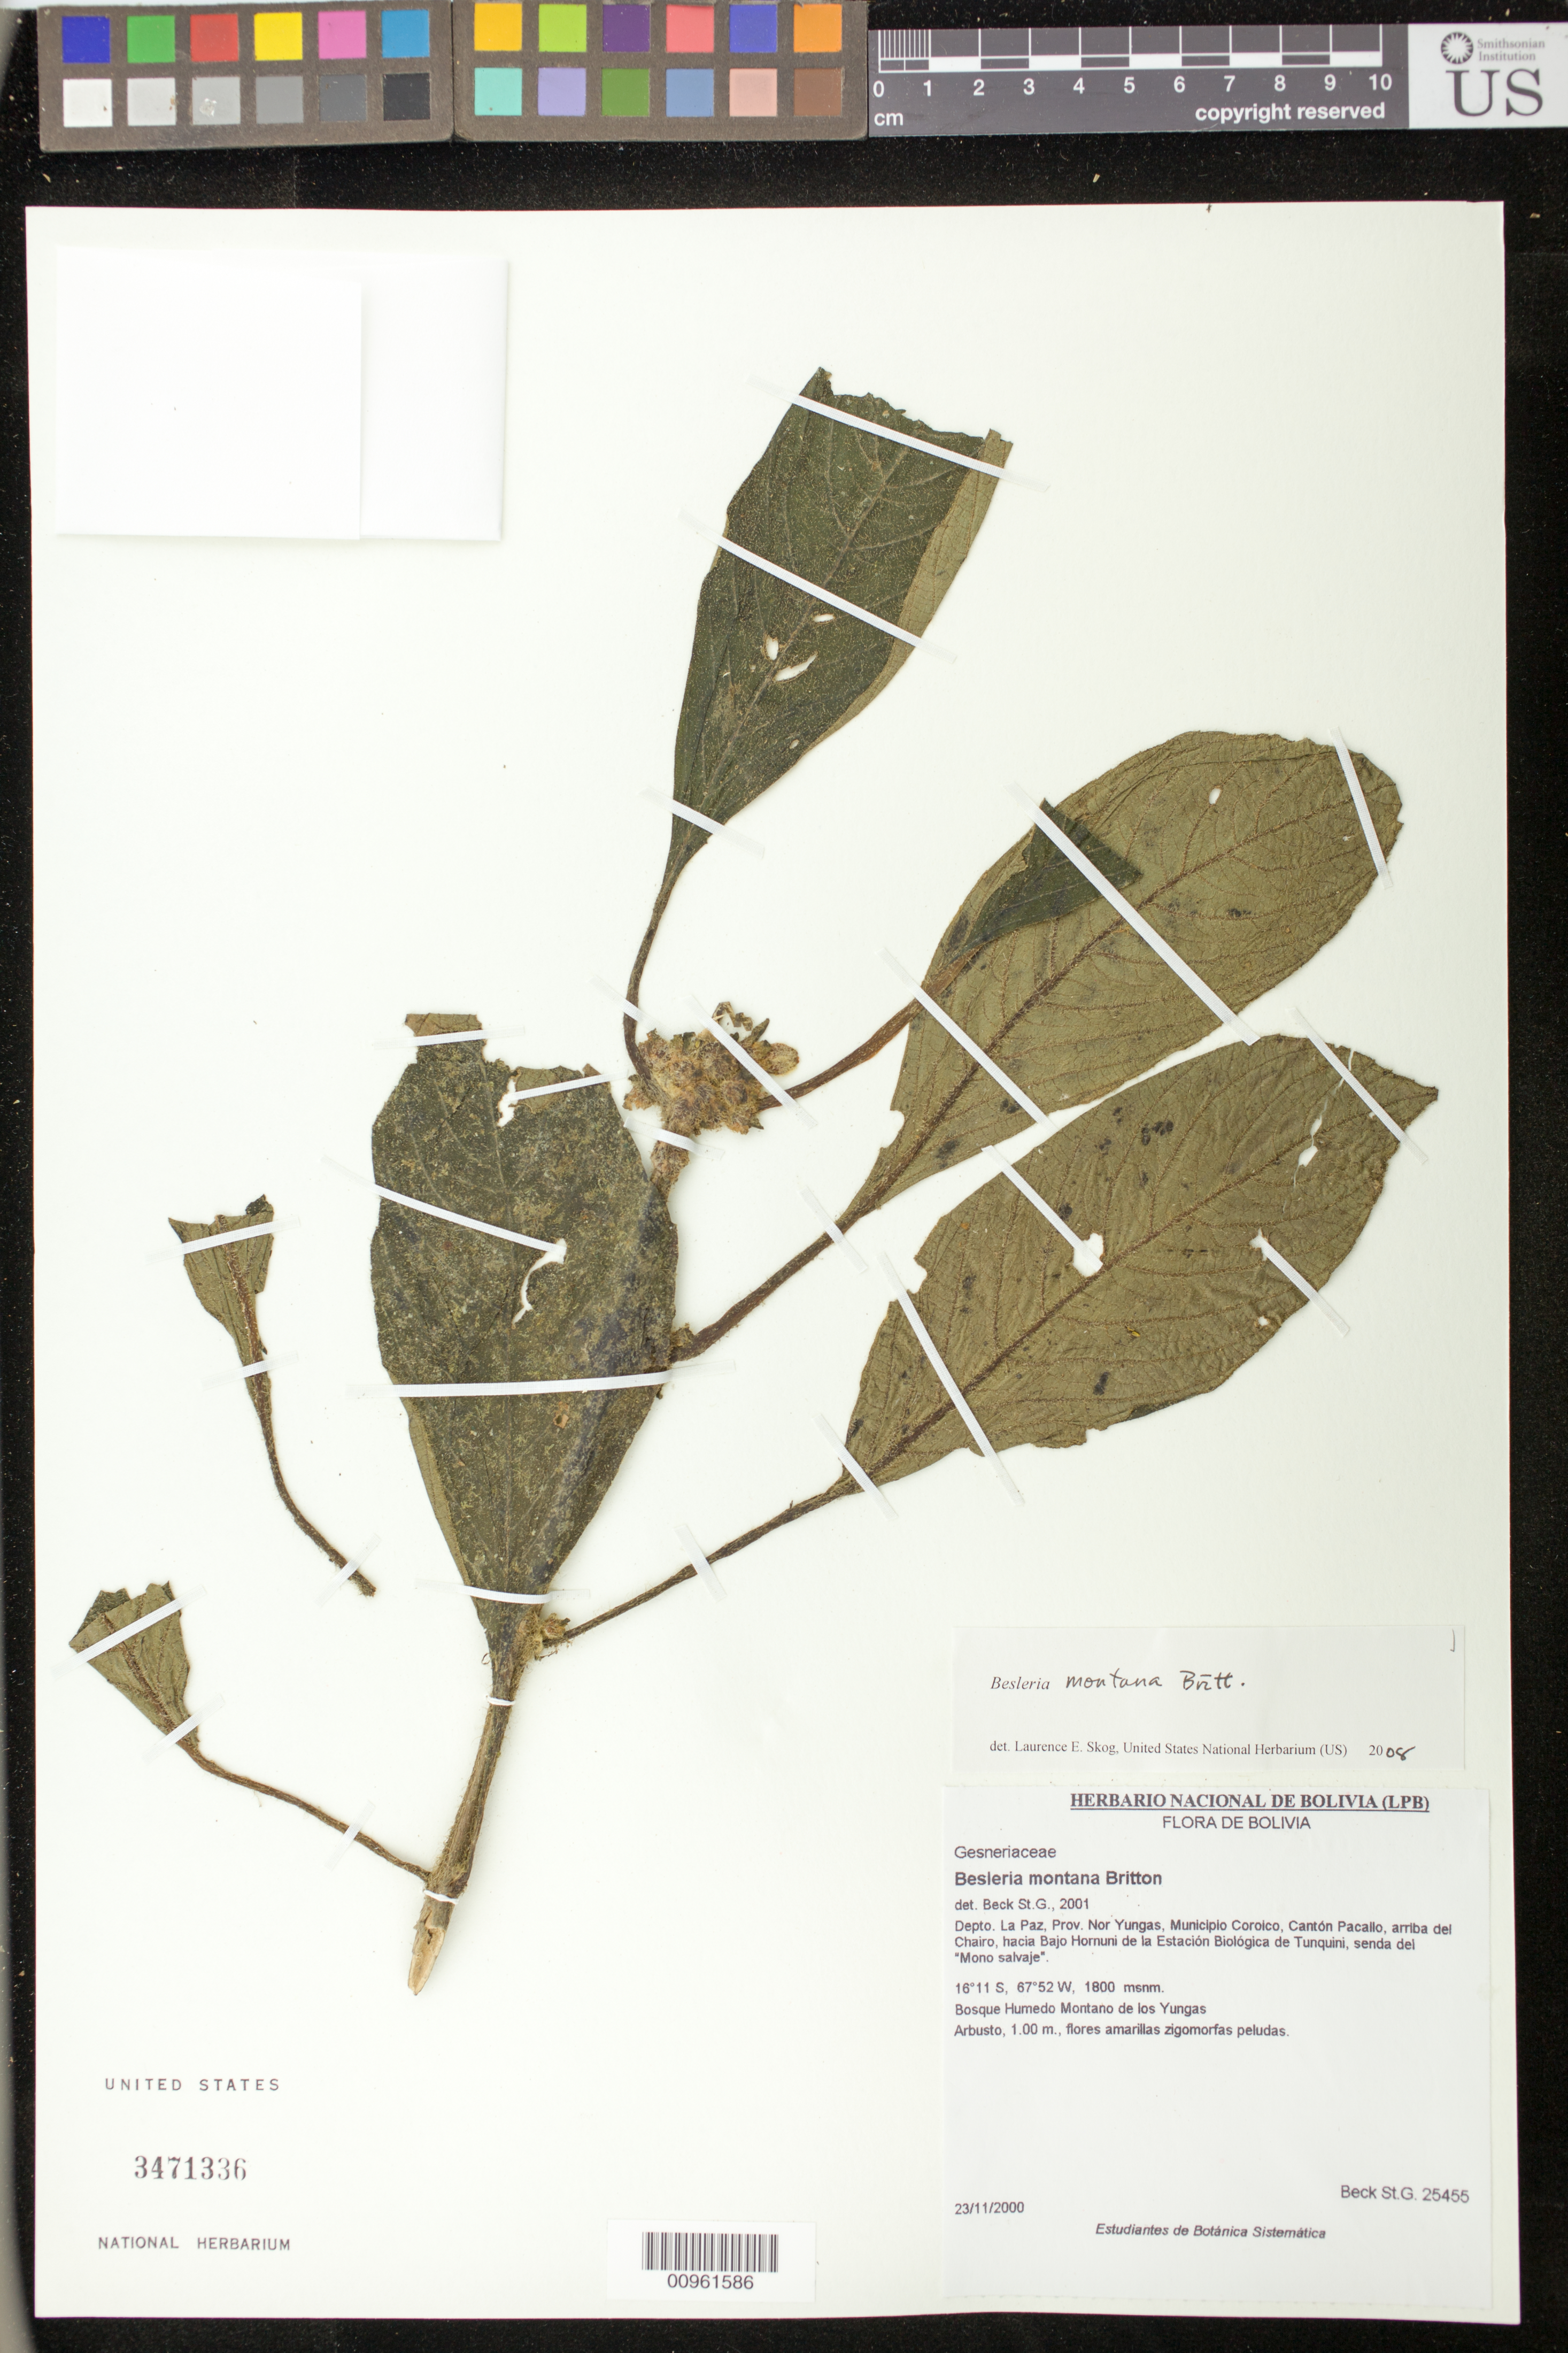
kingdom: Plantae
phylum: Tracheophyta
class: Magnoliopsida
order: Lamiales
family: Gesneriaceae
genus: Besleria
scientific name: Besleria montana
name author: Britton ex Rusby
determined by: Skog, Laurence E.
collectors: S. G. Beck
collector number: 25455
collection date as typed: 23 Nov 2000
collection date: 2000-11-23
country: Bolivia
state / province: La Paz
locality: Depto. La Paz, Prov. Nor Yungas, Municipio Coroico, Cantón Pacallo, arriba del Chairo, hacia Bajo Hornuni de la Estación Biológica de Tunquini, senda del "Mono salvaje"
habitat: Bosque húmedo montano de los Yungas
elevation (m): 1800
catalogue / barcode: US 3471336